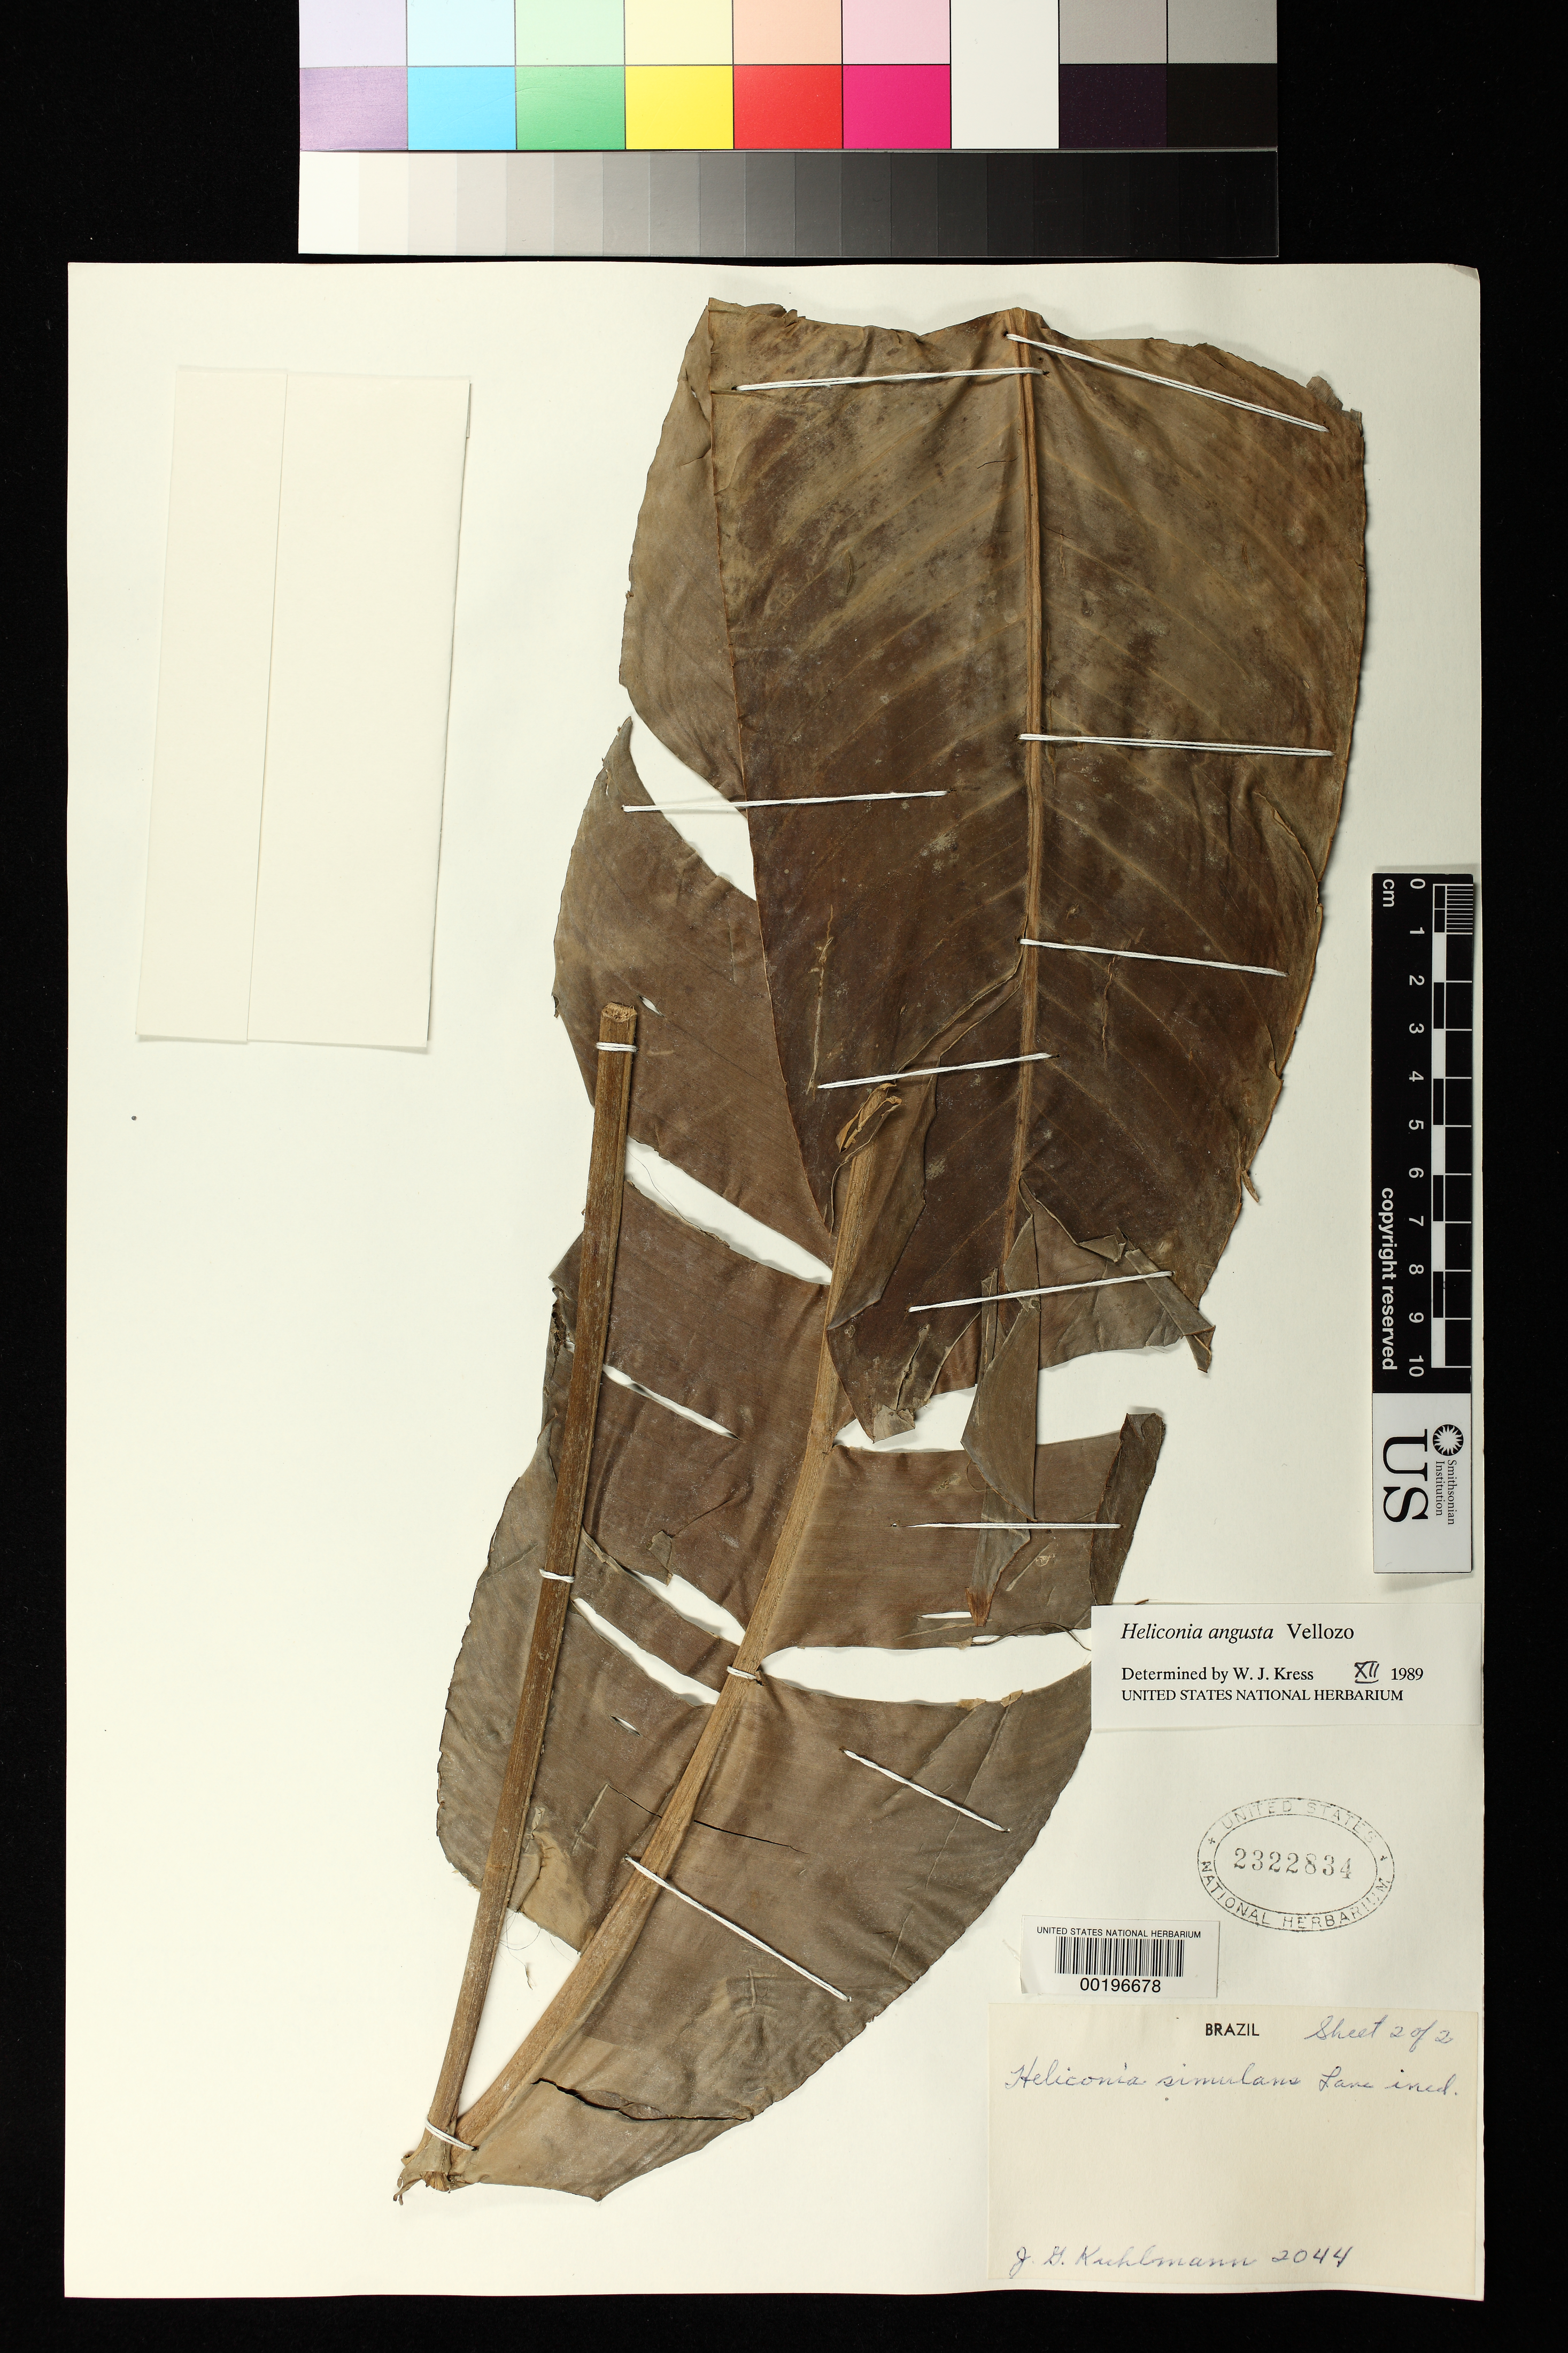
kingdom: Plantae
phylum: Tracheophyta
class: Liliopsida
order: Zingiberales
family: Heliconiaceae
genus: Heliconia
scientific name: Heliconia angusta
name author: Vell.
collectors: J. G. Kuhlmann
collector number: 2044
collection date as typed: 22 Jan 1935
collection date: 1935-01-22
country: Brazil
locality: Esa, vicosa, minas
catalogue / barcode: US 2322834